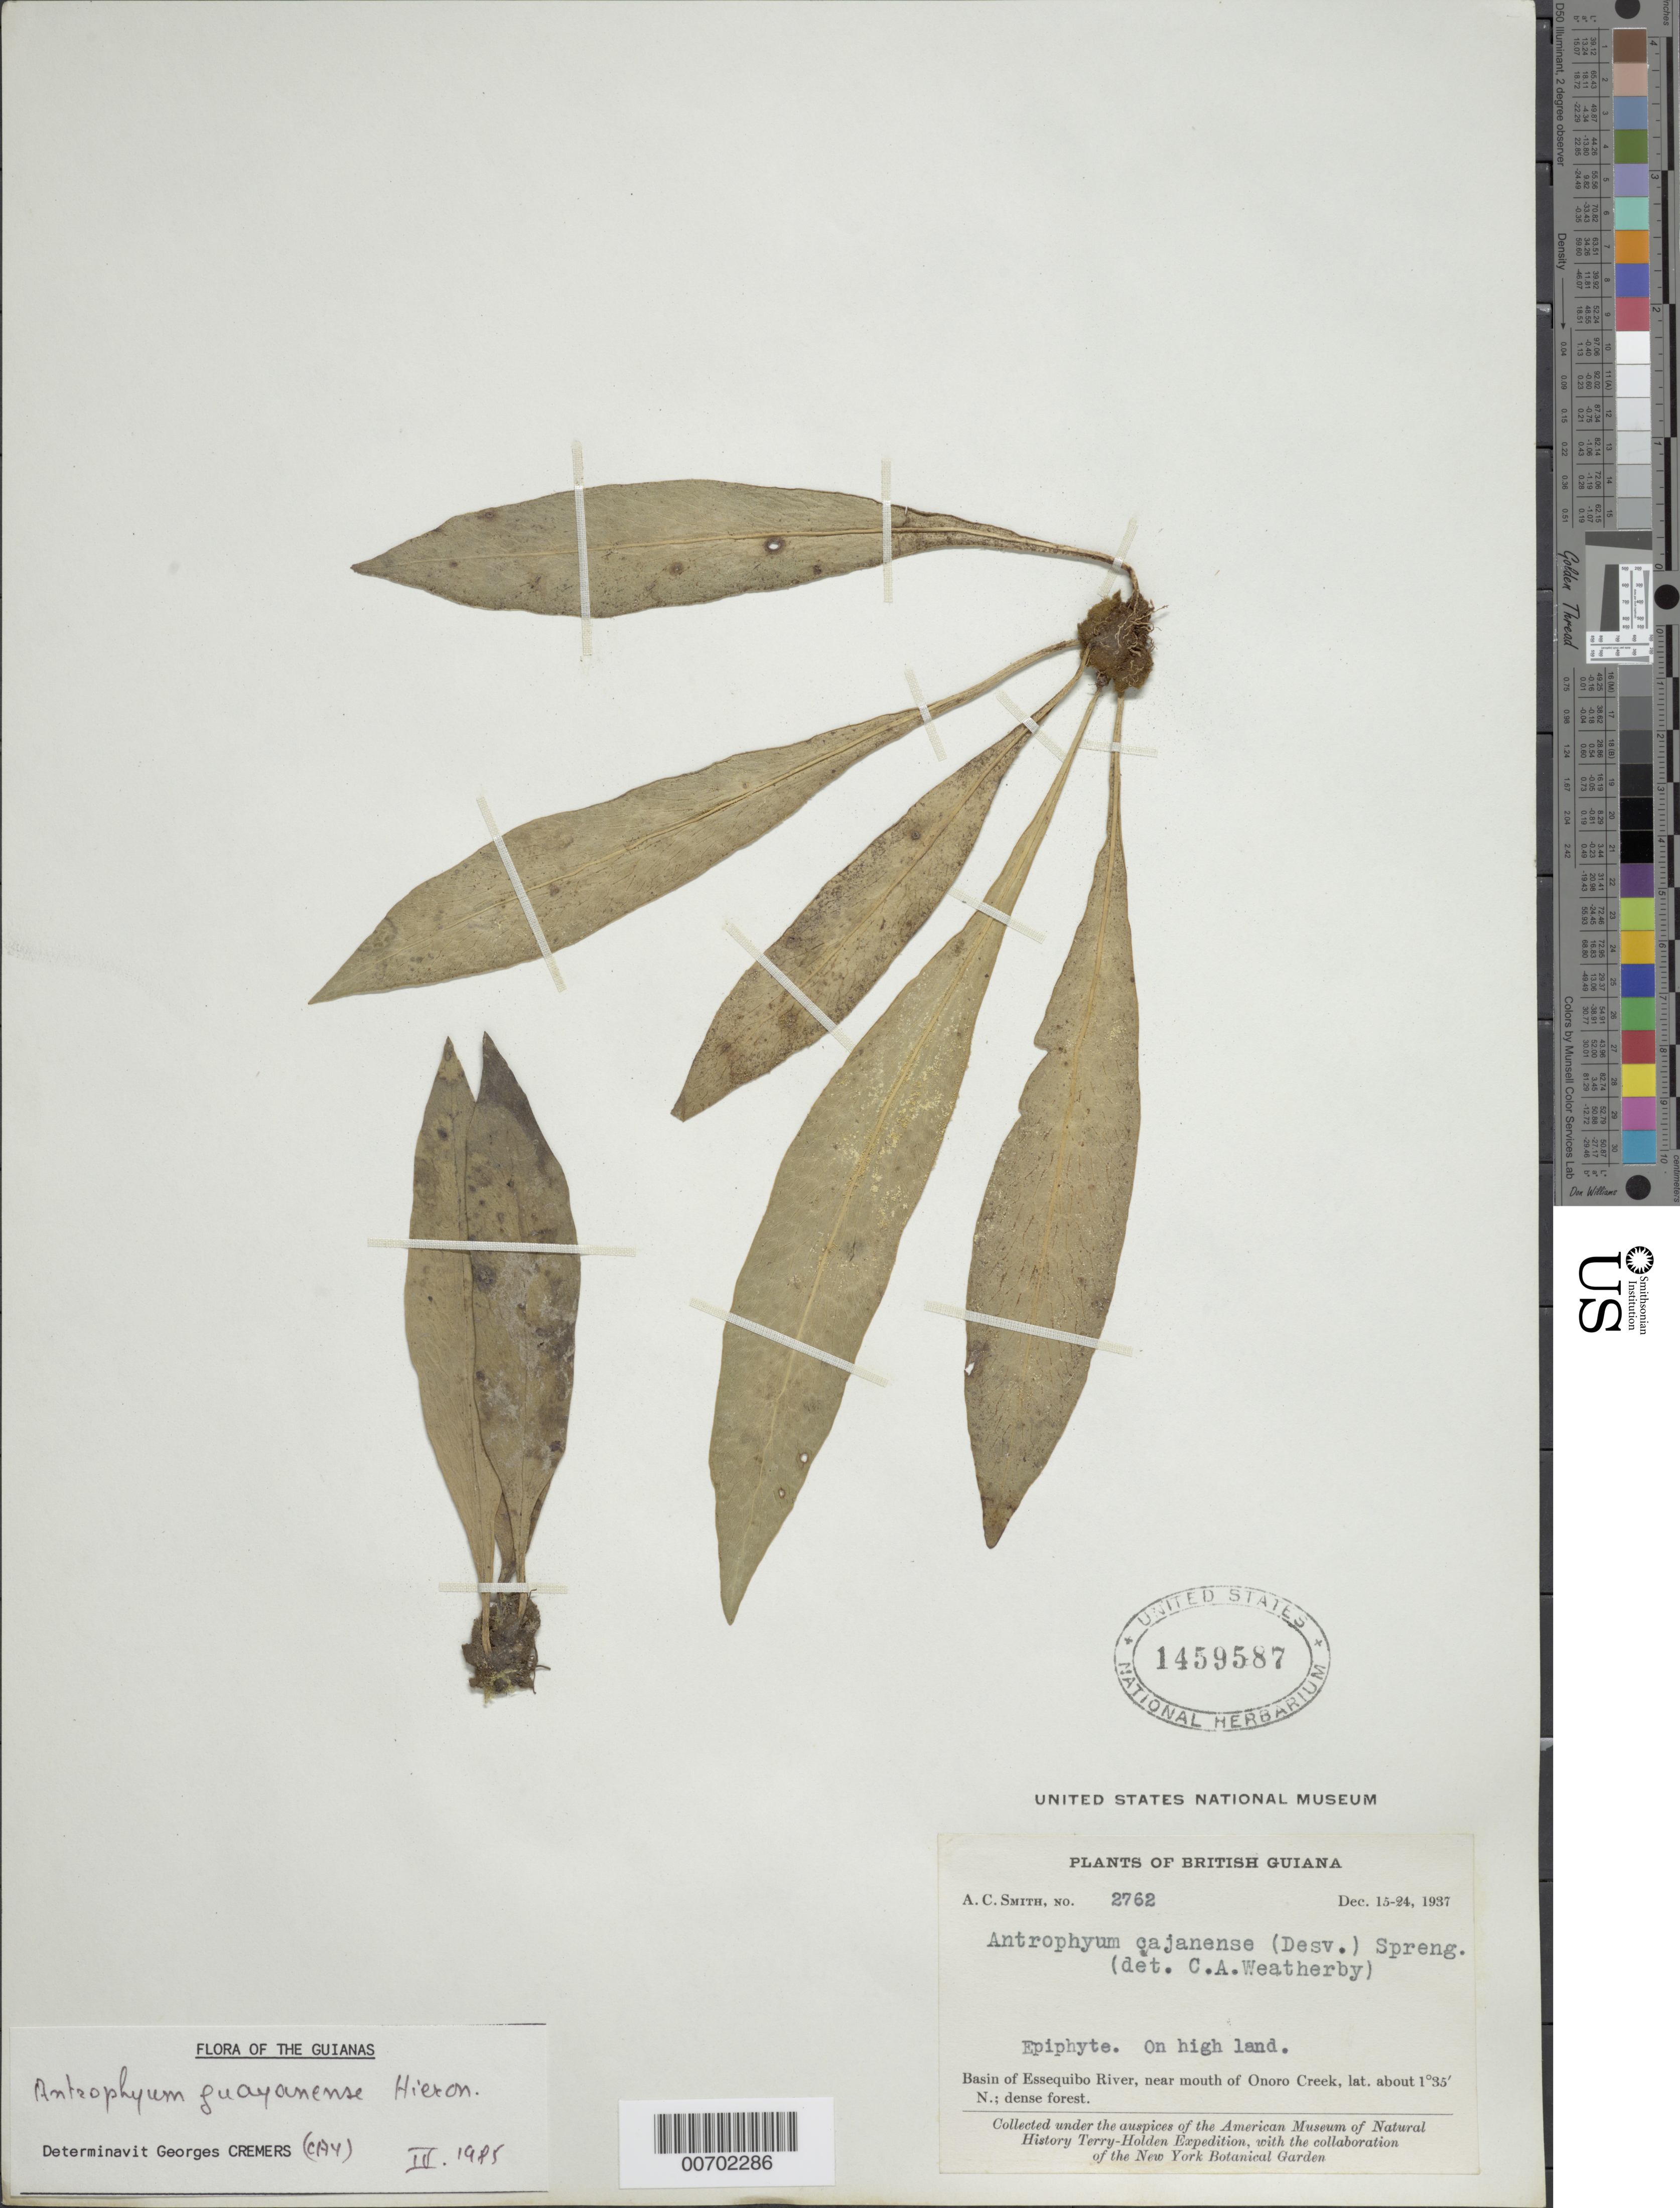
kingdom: Plantae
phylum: Tracheophyta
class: Polypodiopsida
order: Polypodiales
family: Pteridaceae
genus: Polytaenium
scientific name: Polytaenium guayanense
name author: (Hieron.) Alston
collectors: A. C. Smith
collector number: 2762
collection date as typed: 15-Dec-37 to 24-Dec-37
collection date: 1937-12-15/1937-12-24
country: Guyana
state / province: U. Takutu-U. Essequibo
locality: Onoro Creek (near mouth), Essequibo River basin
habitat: High land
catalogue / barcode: US 1459587